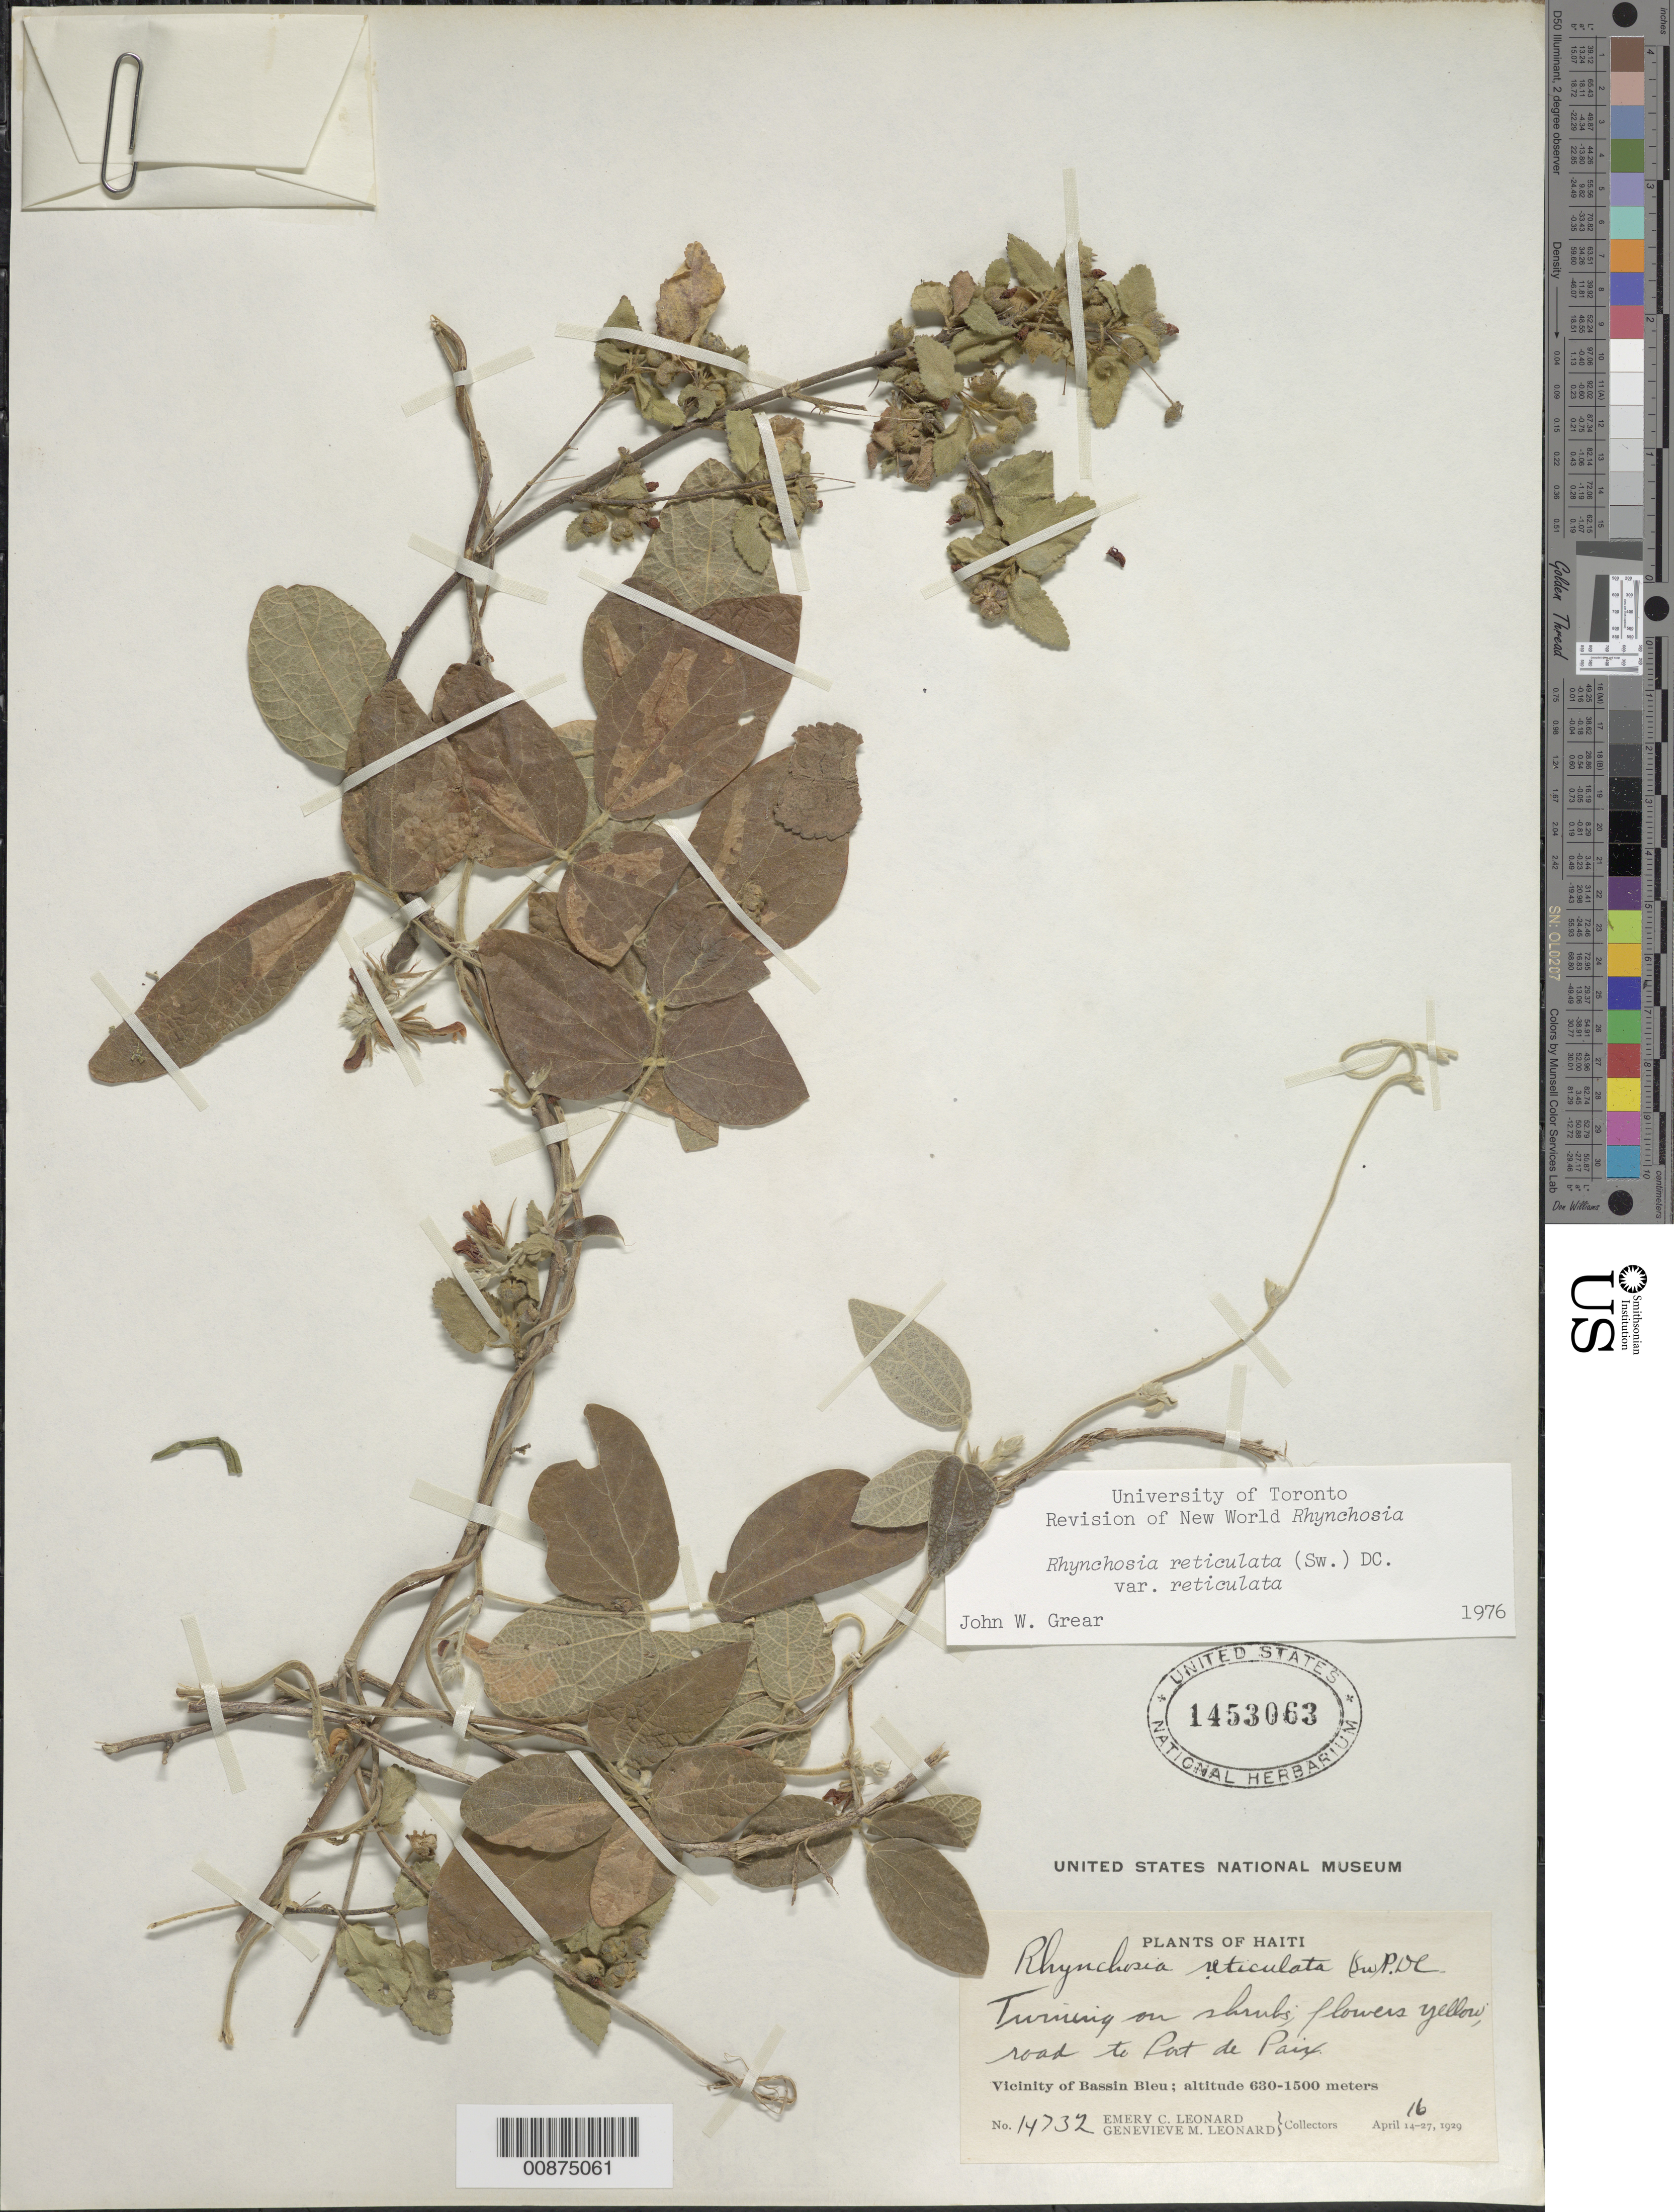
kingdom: Plantae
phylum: Tracheophyta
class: Magnoliopsida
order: Fabales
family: Fabaceae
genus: Rhynchosia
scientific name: Rhynchosia reticulata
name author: (Sw.) DC.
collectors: E. C. Leonard & G. M. Leonard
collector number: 14732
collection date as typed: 16 Apr 1929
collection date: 1929-04-16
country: Haiti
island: Hispaniola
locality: Vicinity of Bassin Bleu. Road to Port de Paix.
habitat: Twining on shrubs.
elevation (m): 630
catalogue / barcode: US 1453063